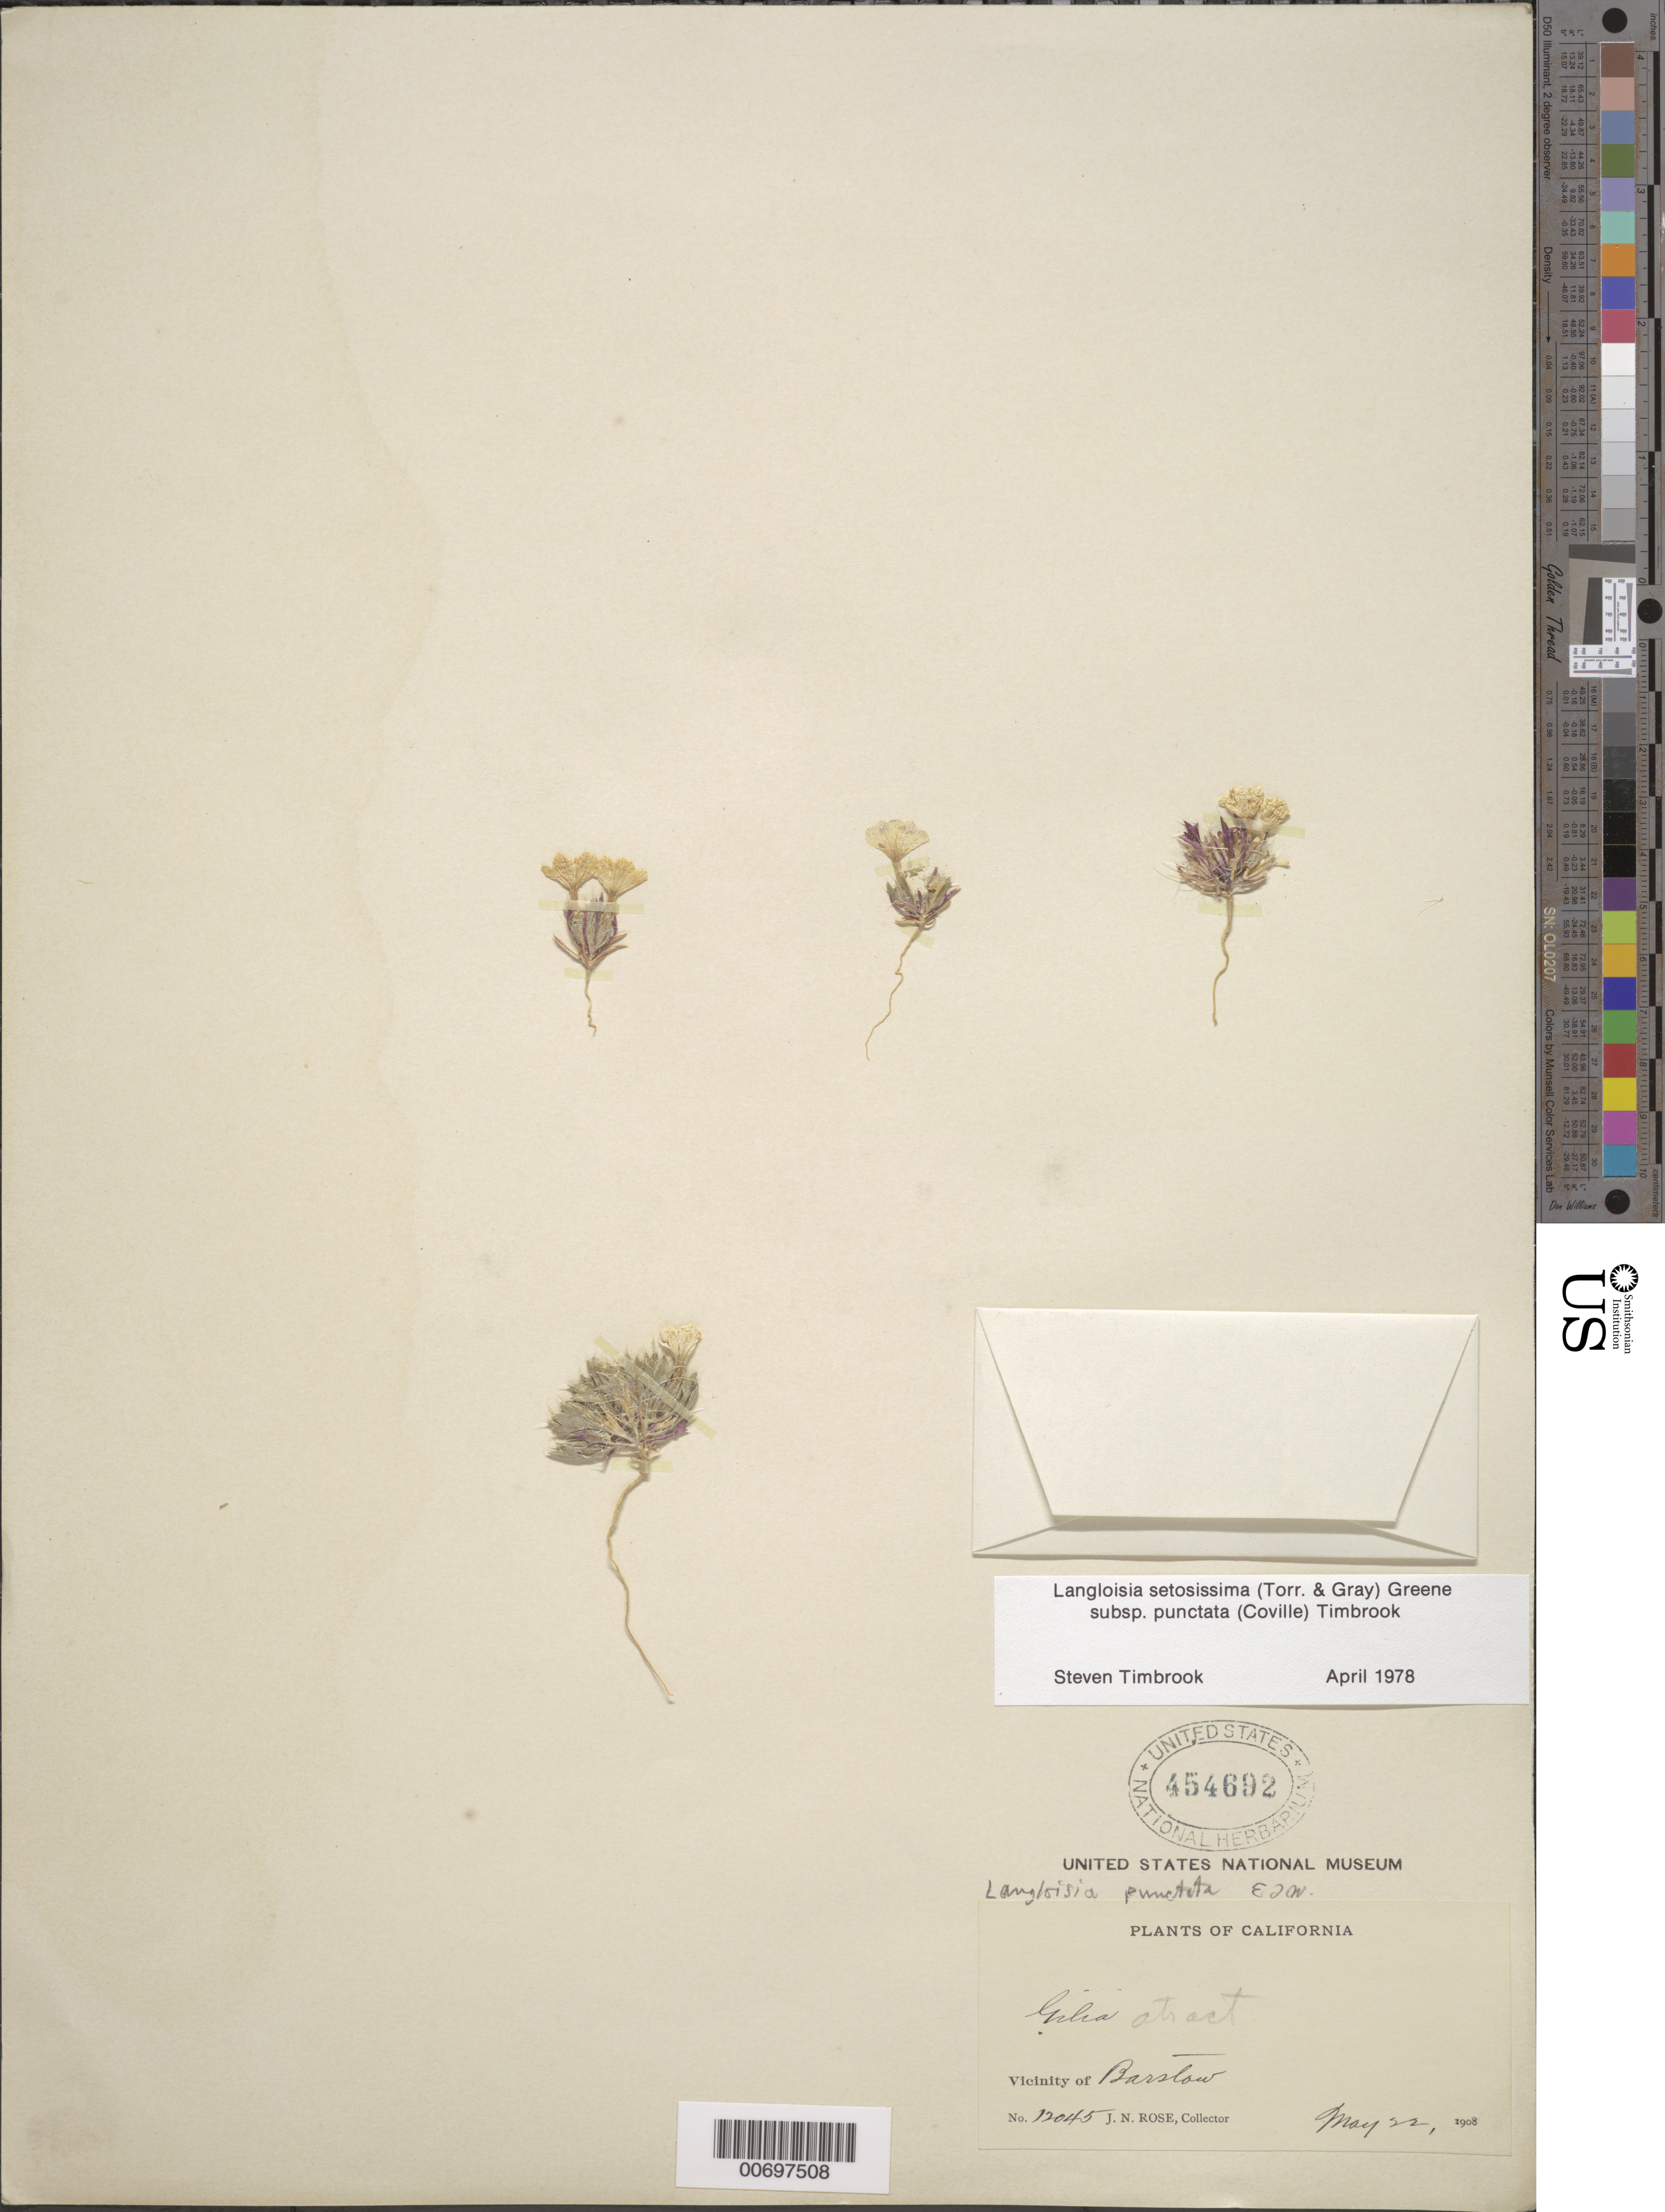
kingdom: Plantae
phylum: Tracheophyta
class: Magnoliopsida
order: Ericales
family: Polemoniaceae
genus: Langloisia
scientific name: Langloisia setosissima subsp. punctata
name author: (A. Gray ex Coville) Timbrook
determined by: Timbrook, S.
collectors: J. N. Rose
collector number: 12045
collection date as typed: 22 May 1908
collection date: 1908-05-22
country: United States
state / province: California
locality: Vicinity of Barstow.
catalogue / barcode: US 454692